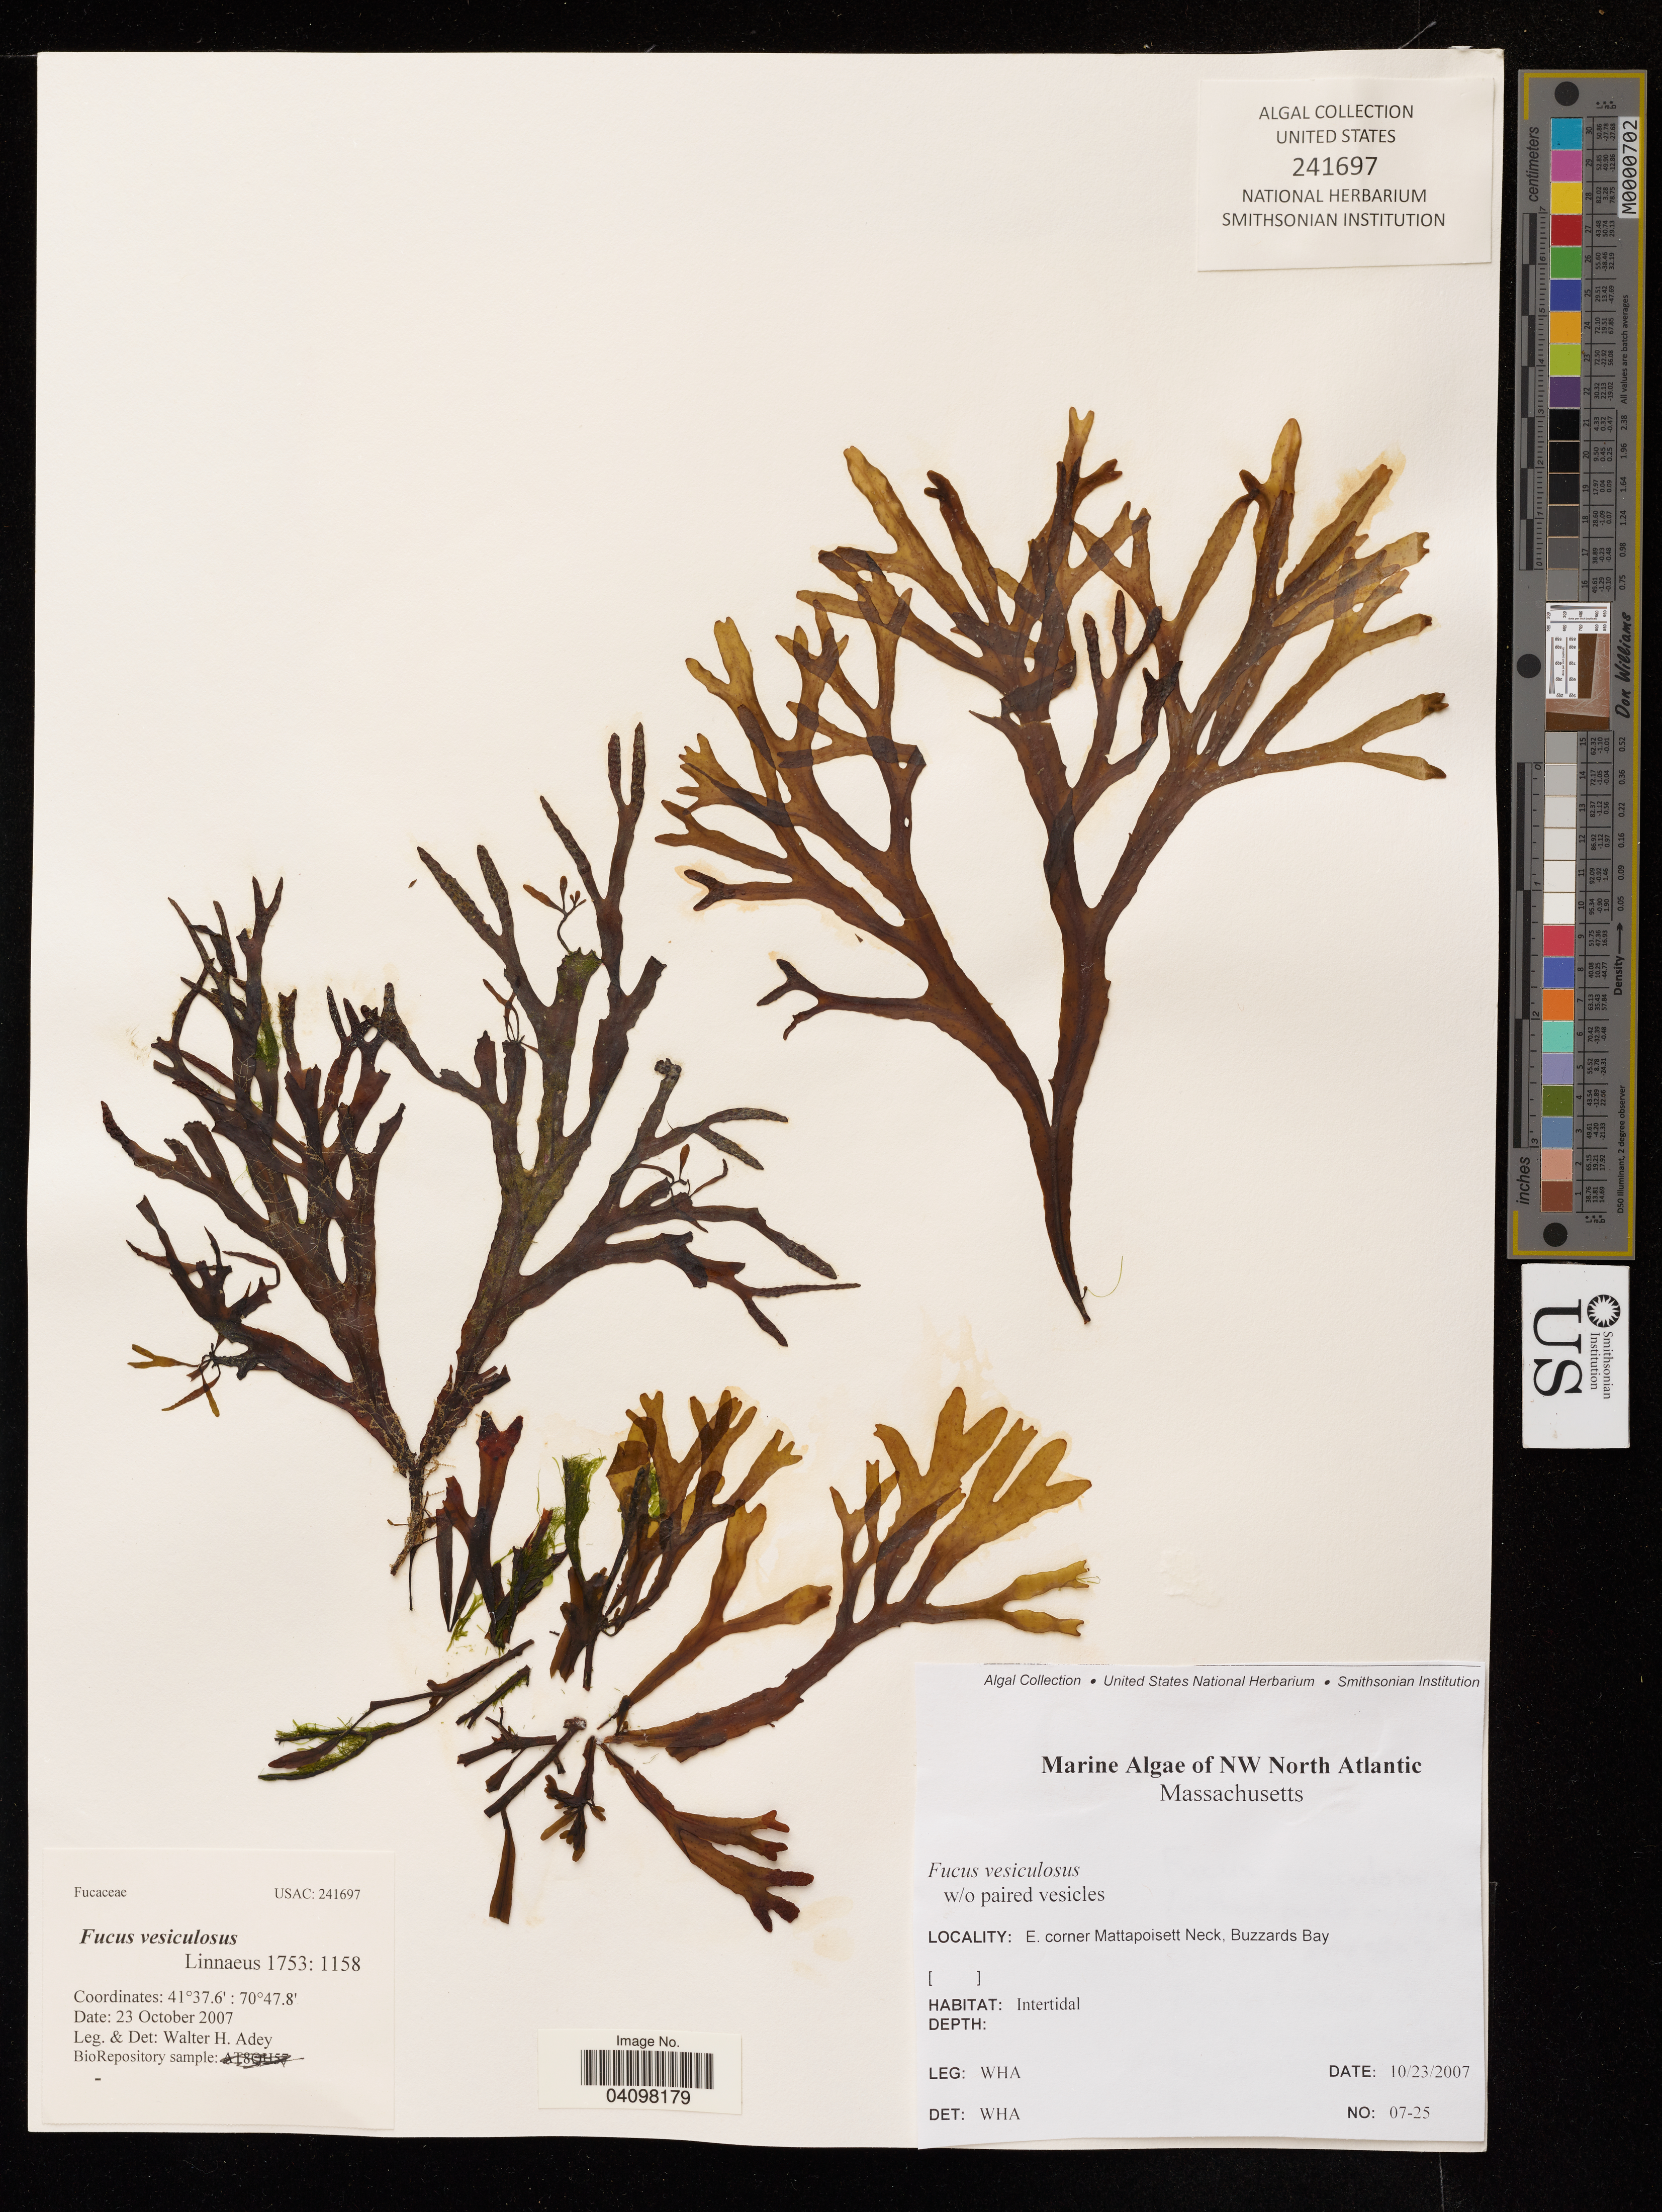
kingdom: Chromista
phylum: Ochrophyta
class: Phaeophyceae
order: Fucales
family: Fucaceae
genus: Fucus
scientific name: Fucus vesiculosus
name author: L.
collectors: W. H. Adey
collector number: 07-25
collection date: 2007-10-23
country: United States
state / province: Massachusetts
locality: NW North Atlantic. E. corner Mattapoisett Neck, Buzzards Bay.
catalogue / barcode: US 241697